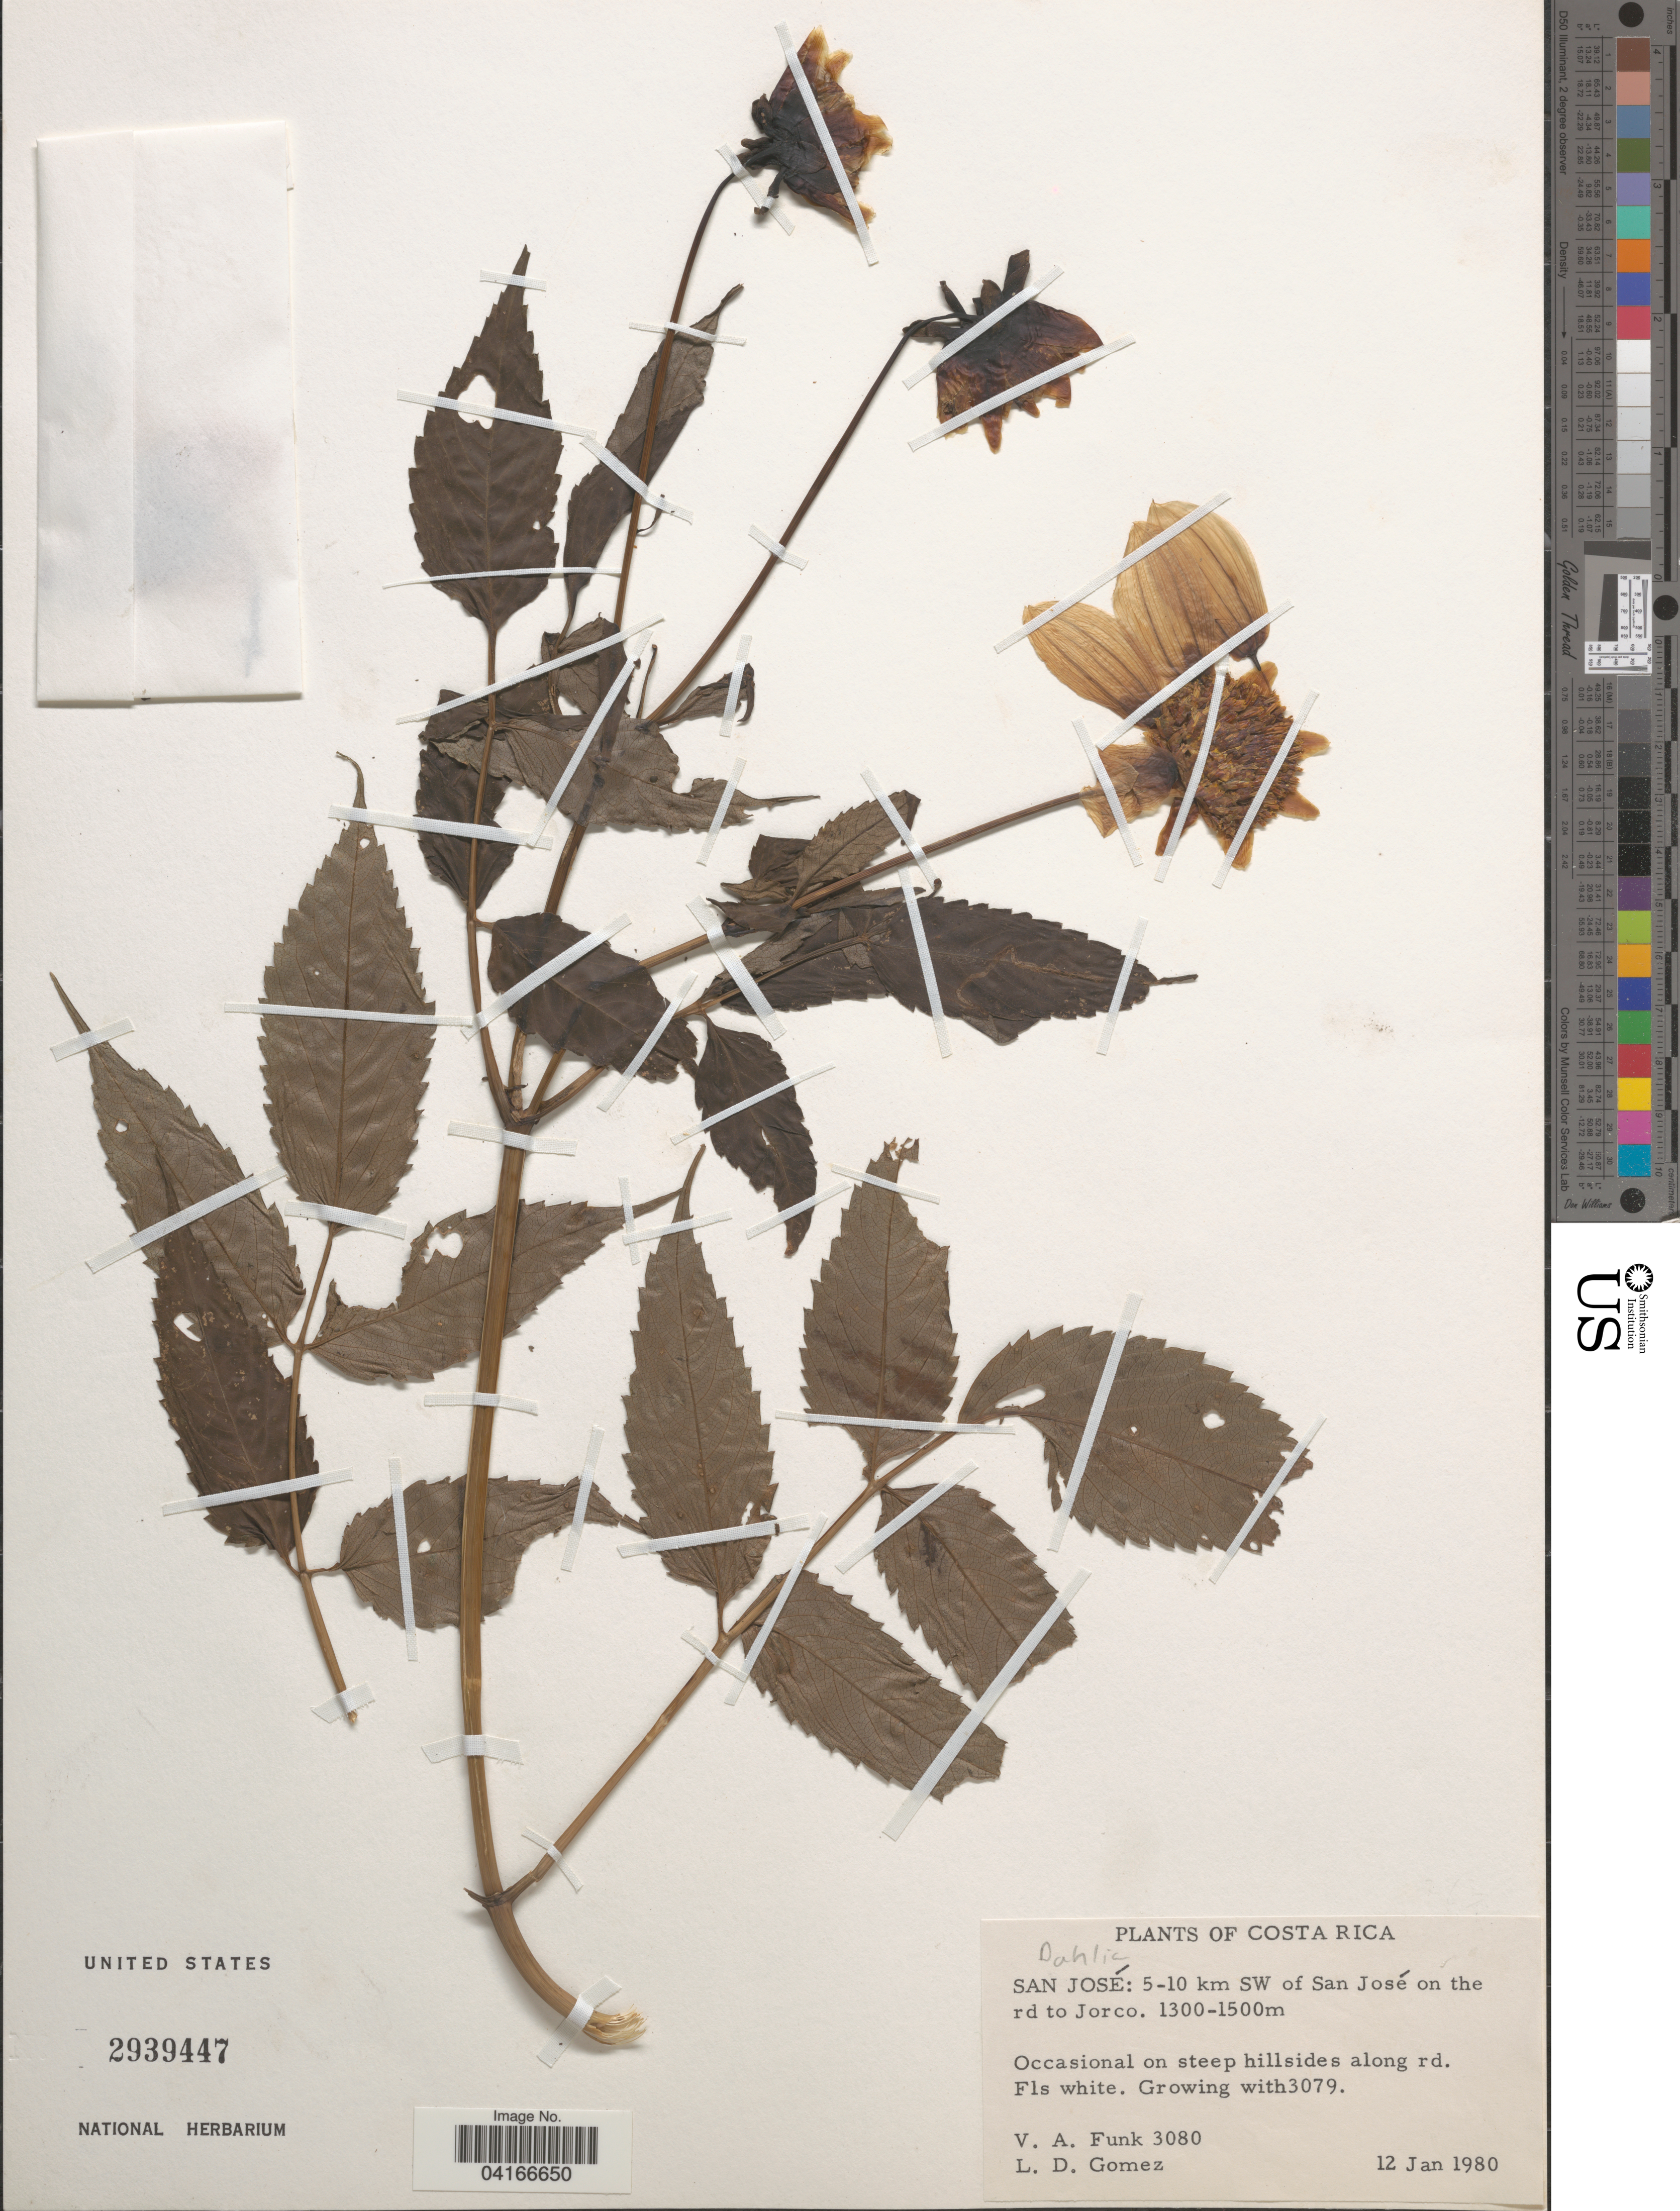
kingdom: Plantae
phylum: Tracheophyta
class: Magnoliopsida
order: Asterales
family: Asteraceae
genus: Dahlia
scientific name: Dahlia sp.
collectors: V. Funk & L. D. Gómez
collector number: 3080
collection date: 1980-01-12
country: Costa Rica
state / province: San José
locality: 5-10 km SW of San José on the rd to Jorco.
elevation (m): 1300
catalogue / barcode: US 2939447